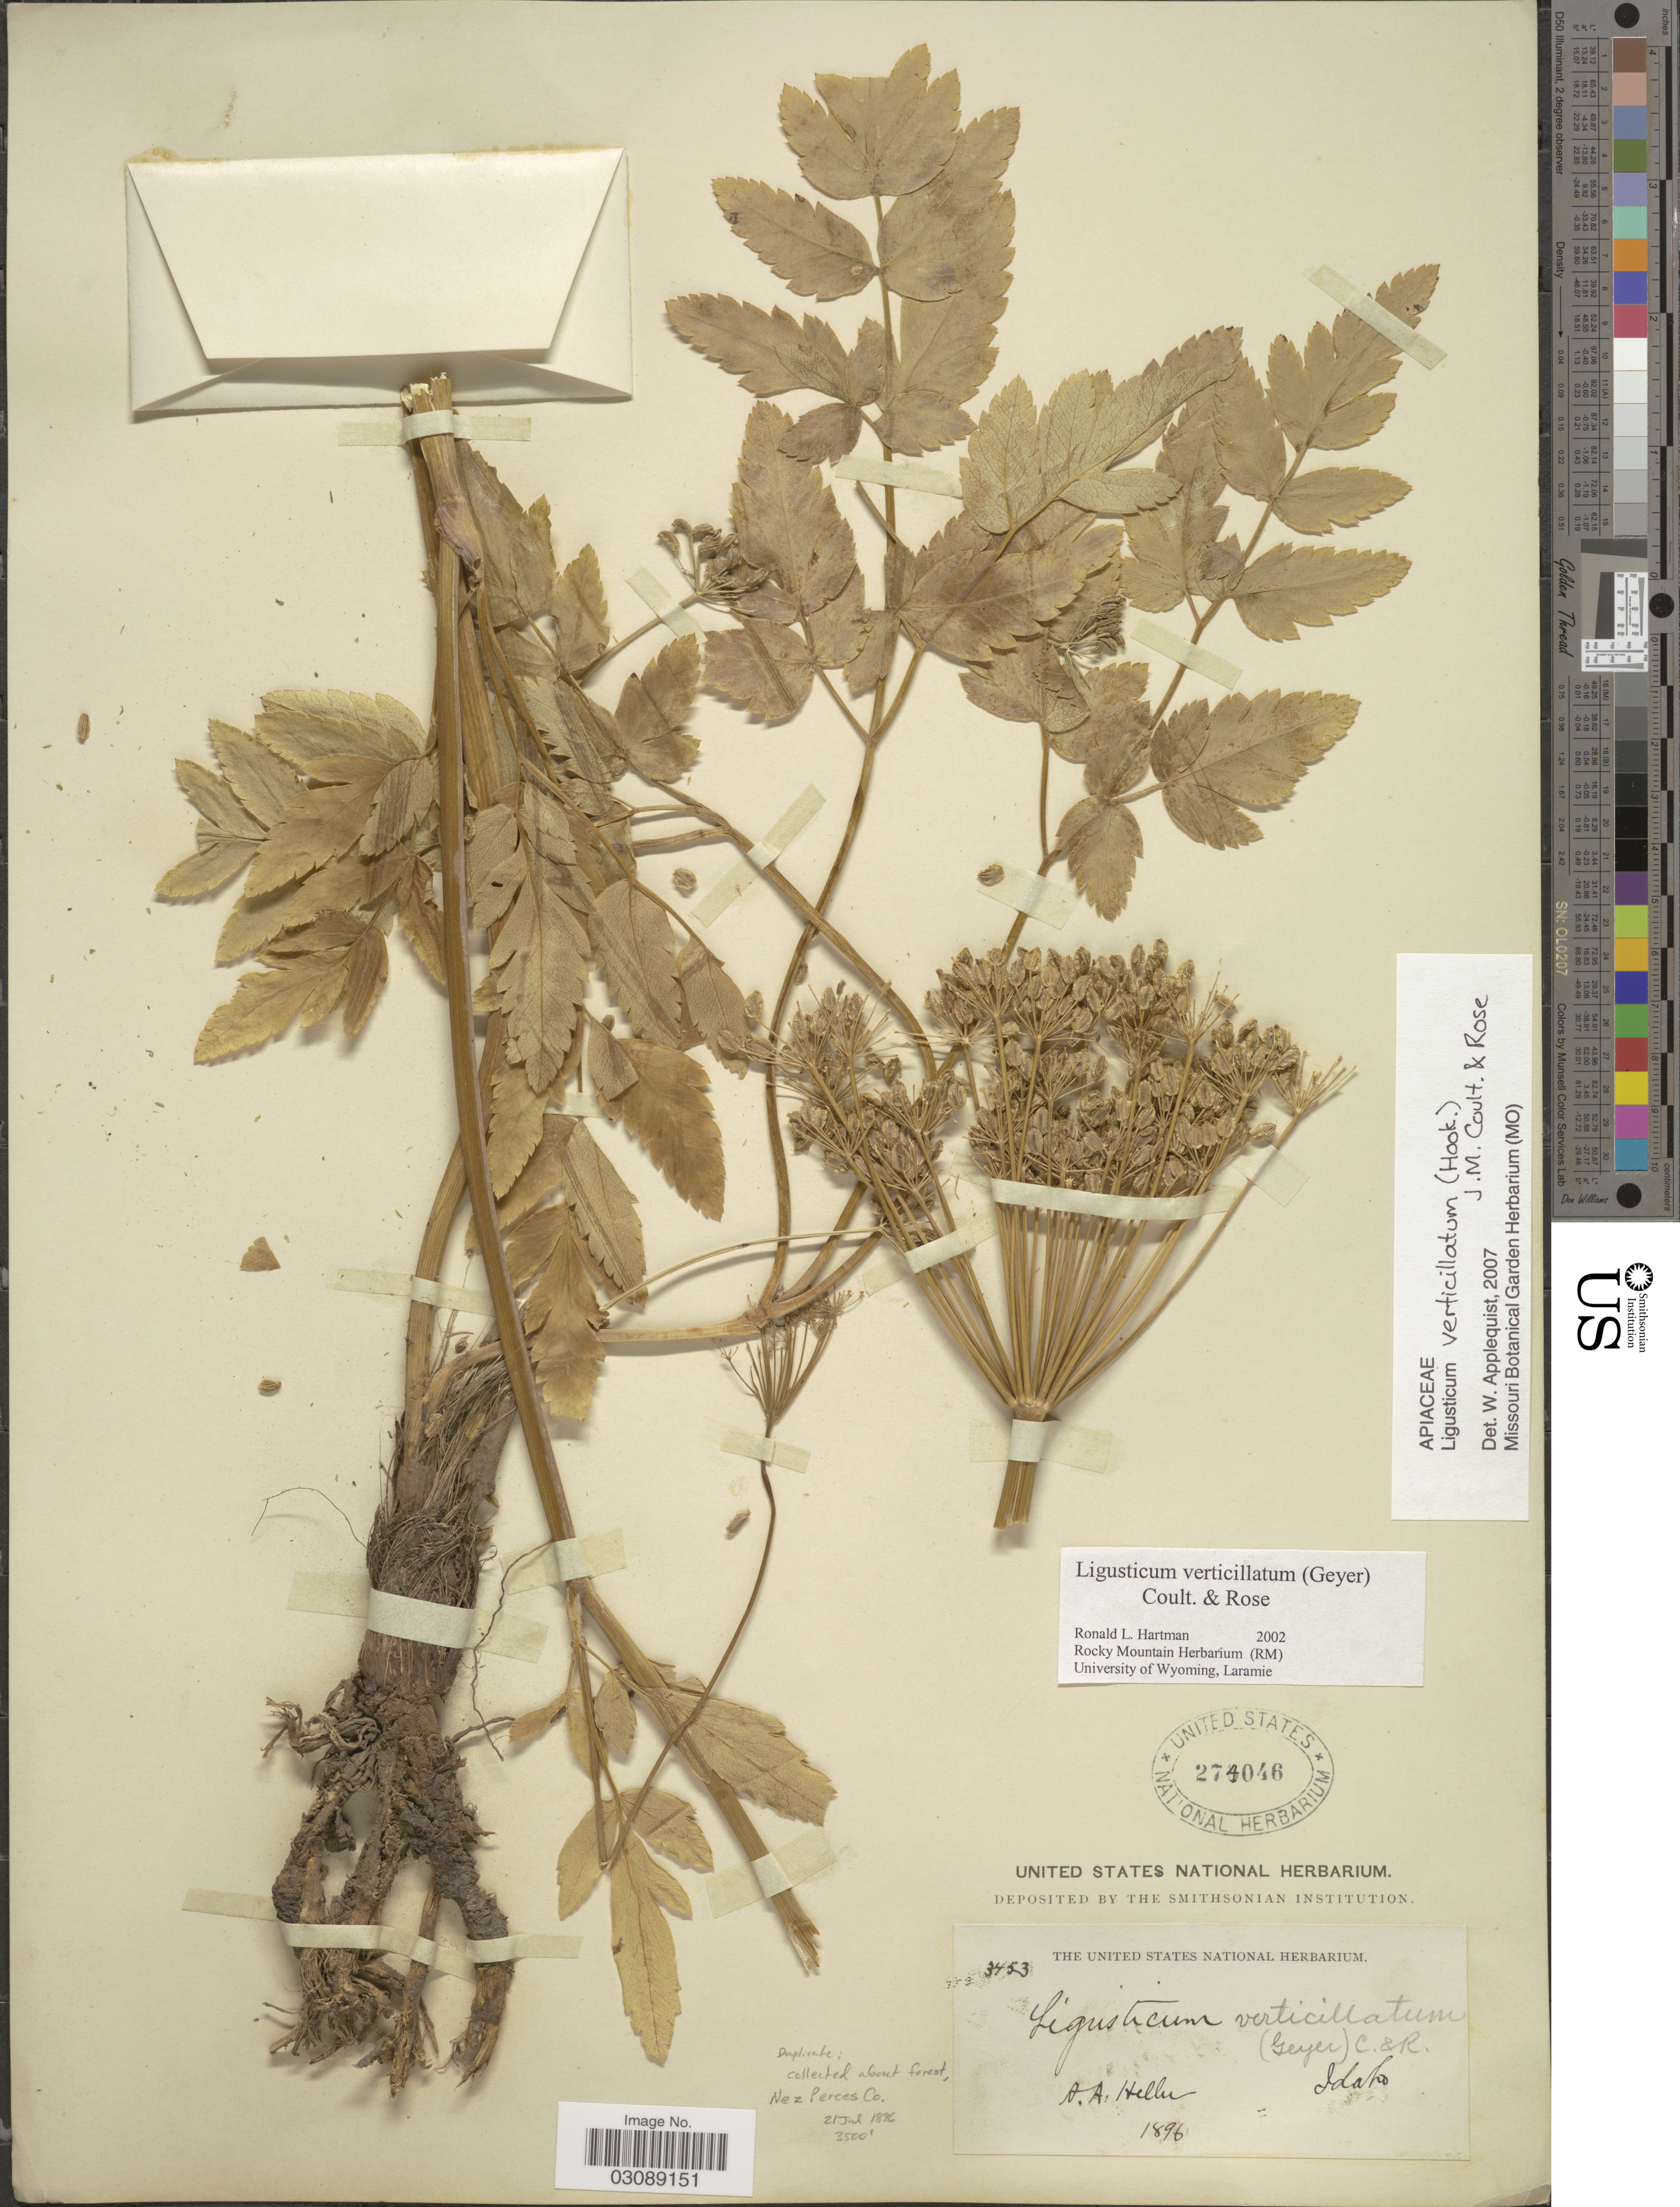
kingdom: Plantae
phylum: Tracheophyta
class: Magnoliopsida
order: Apiales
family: Apiaceae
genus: Ligusticum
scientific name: Ligusticum verticillatum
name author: (Hook.) J.M. Coult. & Rose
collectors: A. A. Heller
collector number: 3453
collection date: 1896-07-21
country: United States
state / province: Idaho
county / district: Nez Perce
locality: About forest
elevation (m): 1067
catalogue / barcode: US 274046